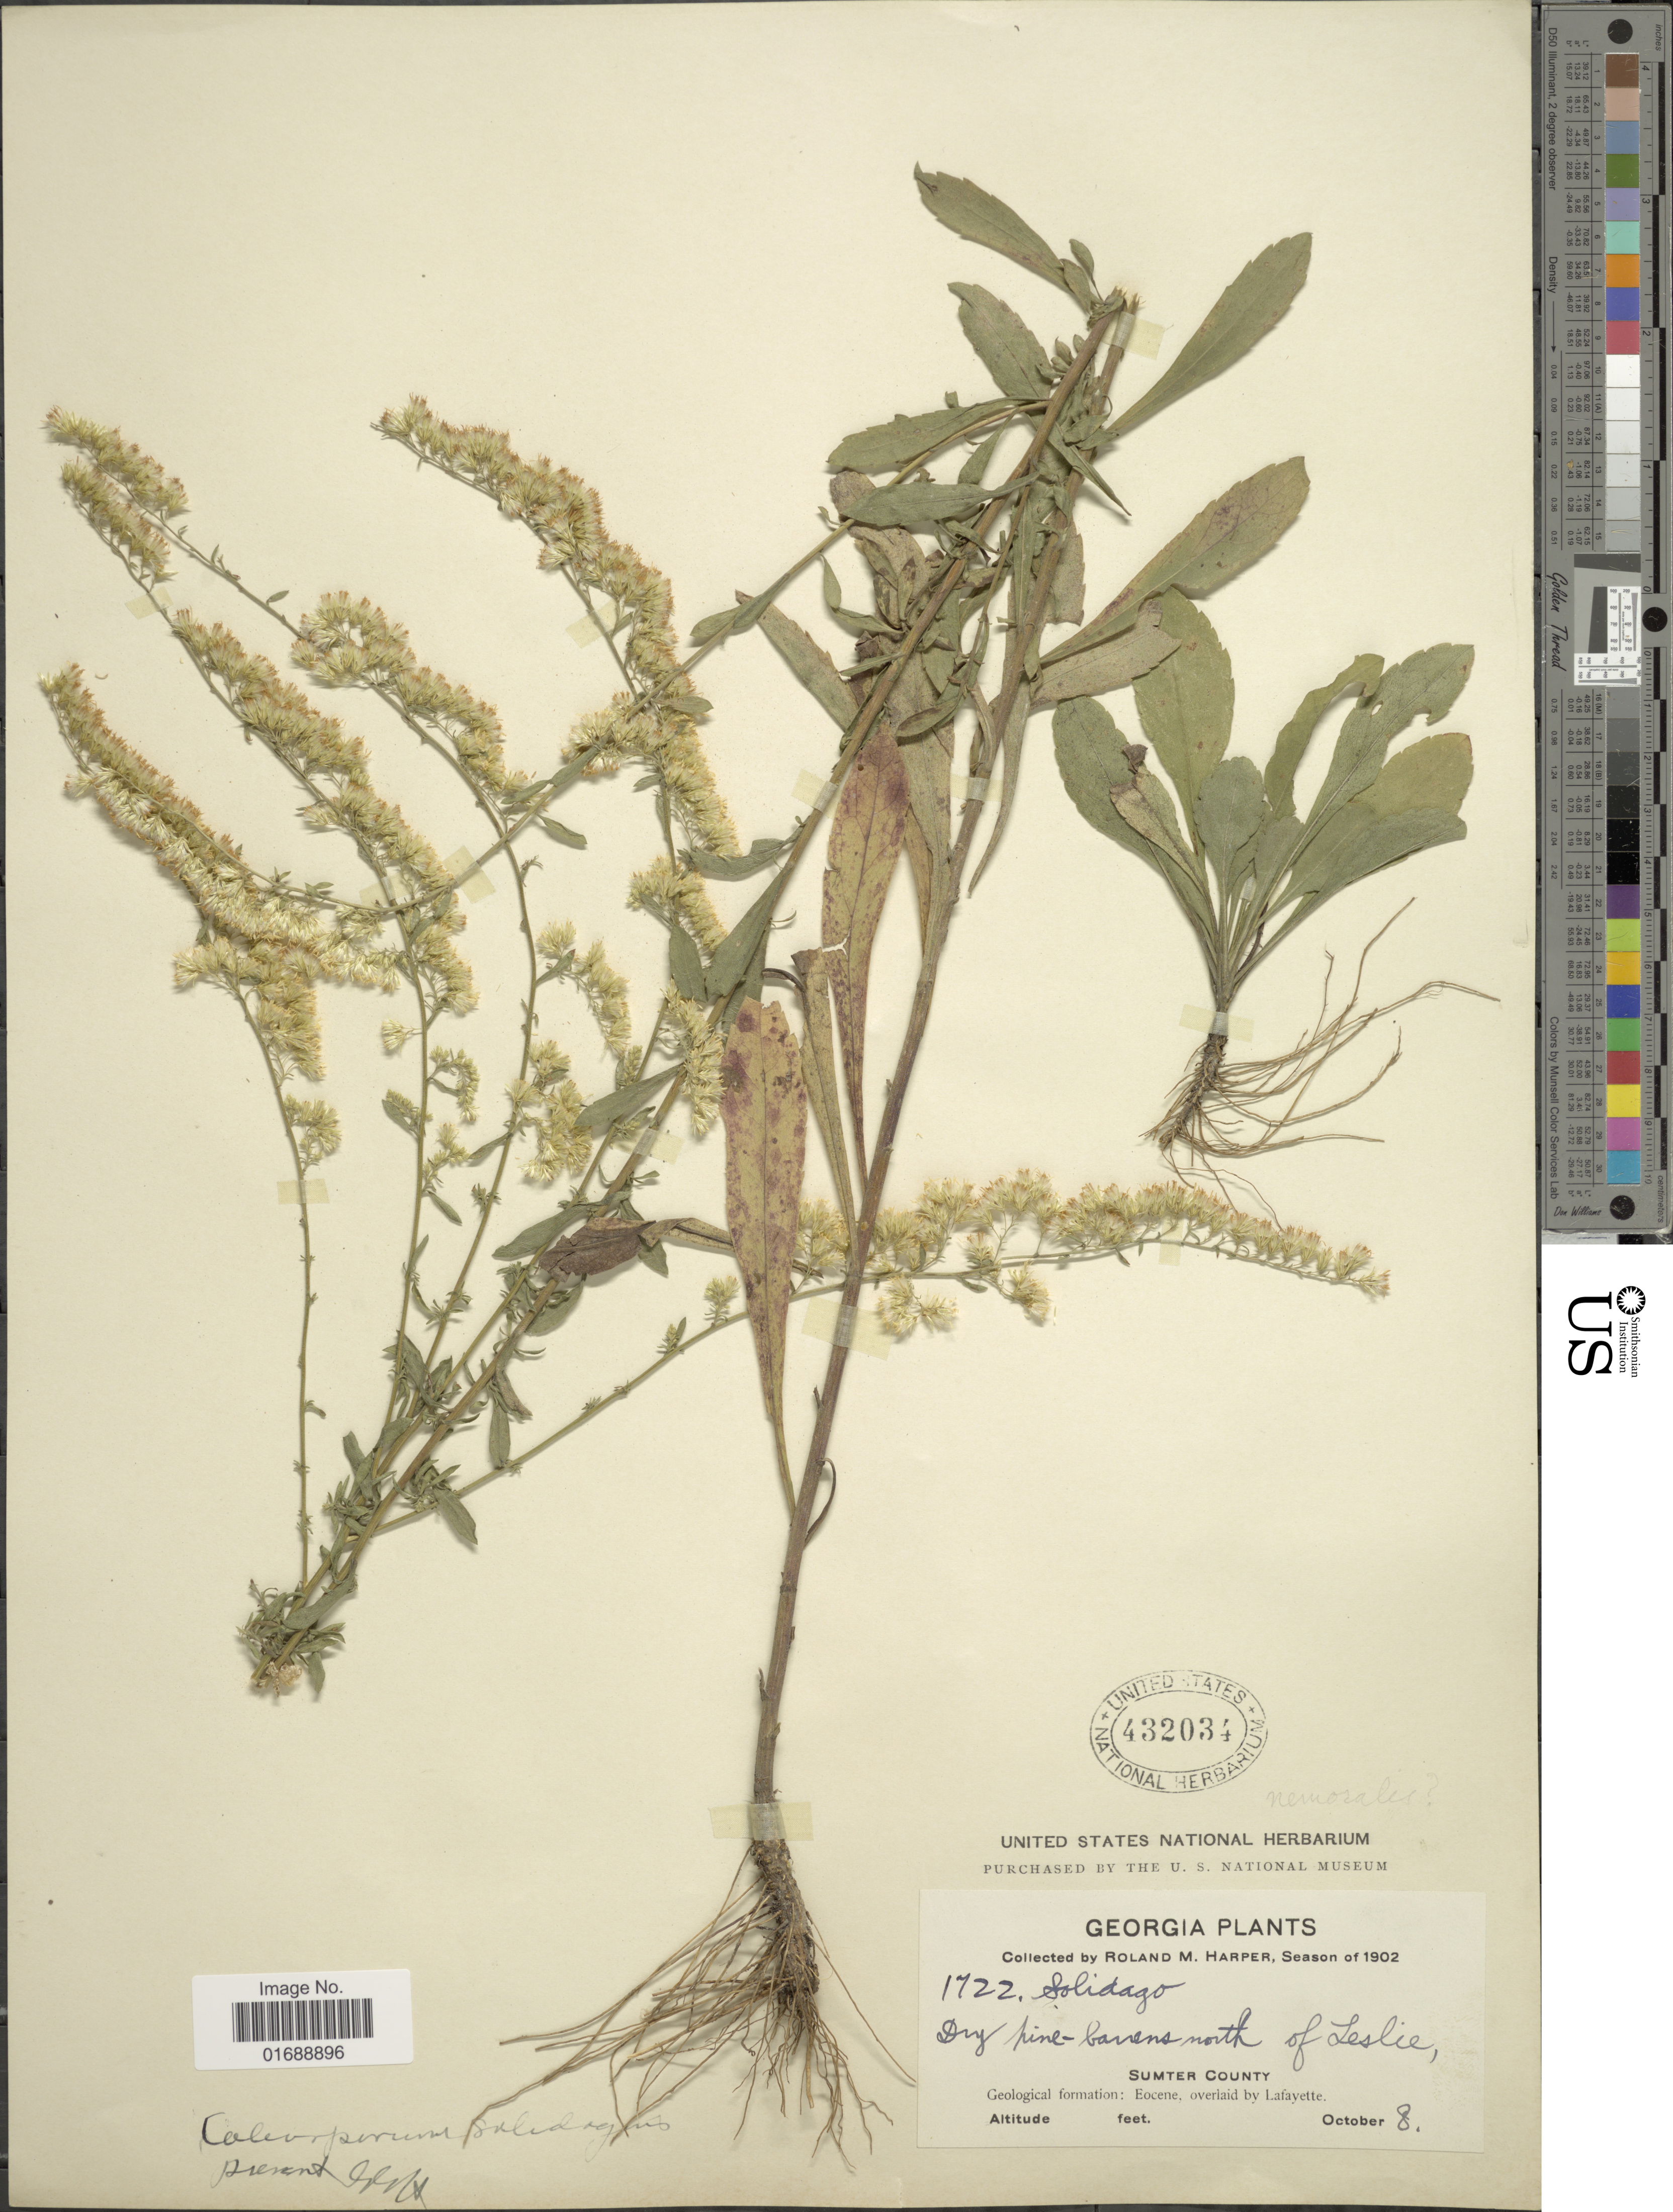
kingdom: Plantae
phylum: Tracheophyta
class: Magnoliopsida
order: Asterales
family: Asteraceae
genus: Solidago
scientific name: Solidago nemoralis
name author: Aiton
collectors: R. M. Harper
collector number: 1722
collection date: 1902-10-08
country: United States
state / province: Georgia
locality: Dry pine-barrens north of Leslie, Sumter County, Geological formation: Eocene, overlaid by Lafayette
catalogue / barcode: US 432034